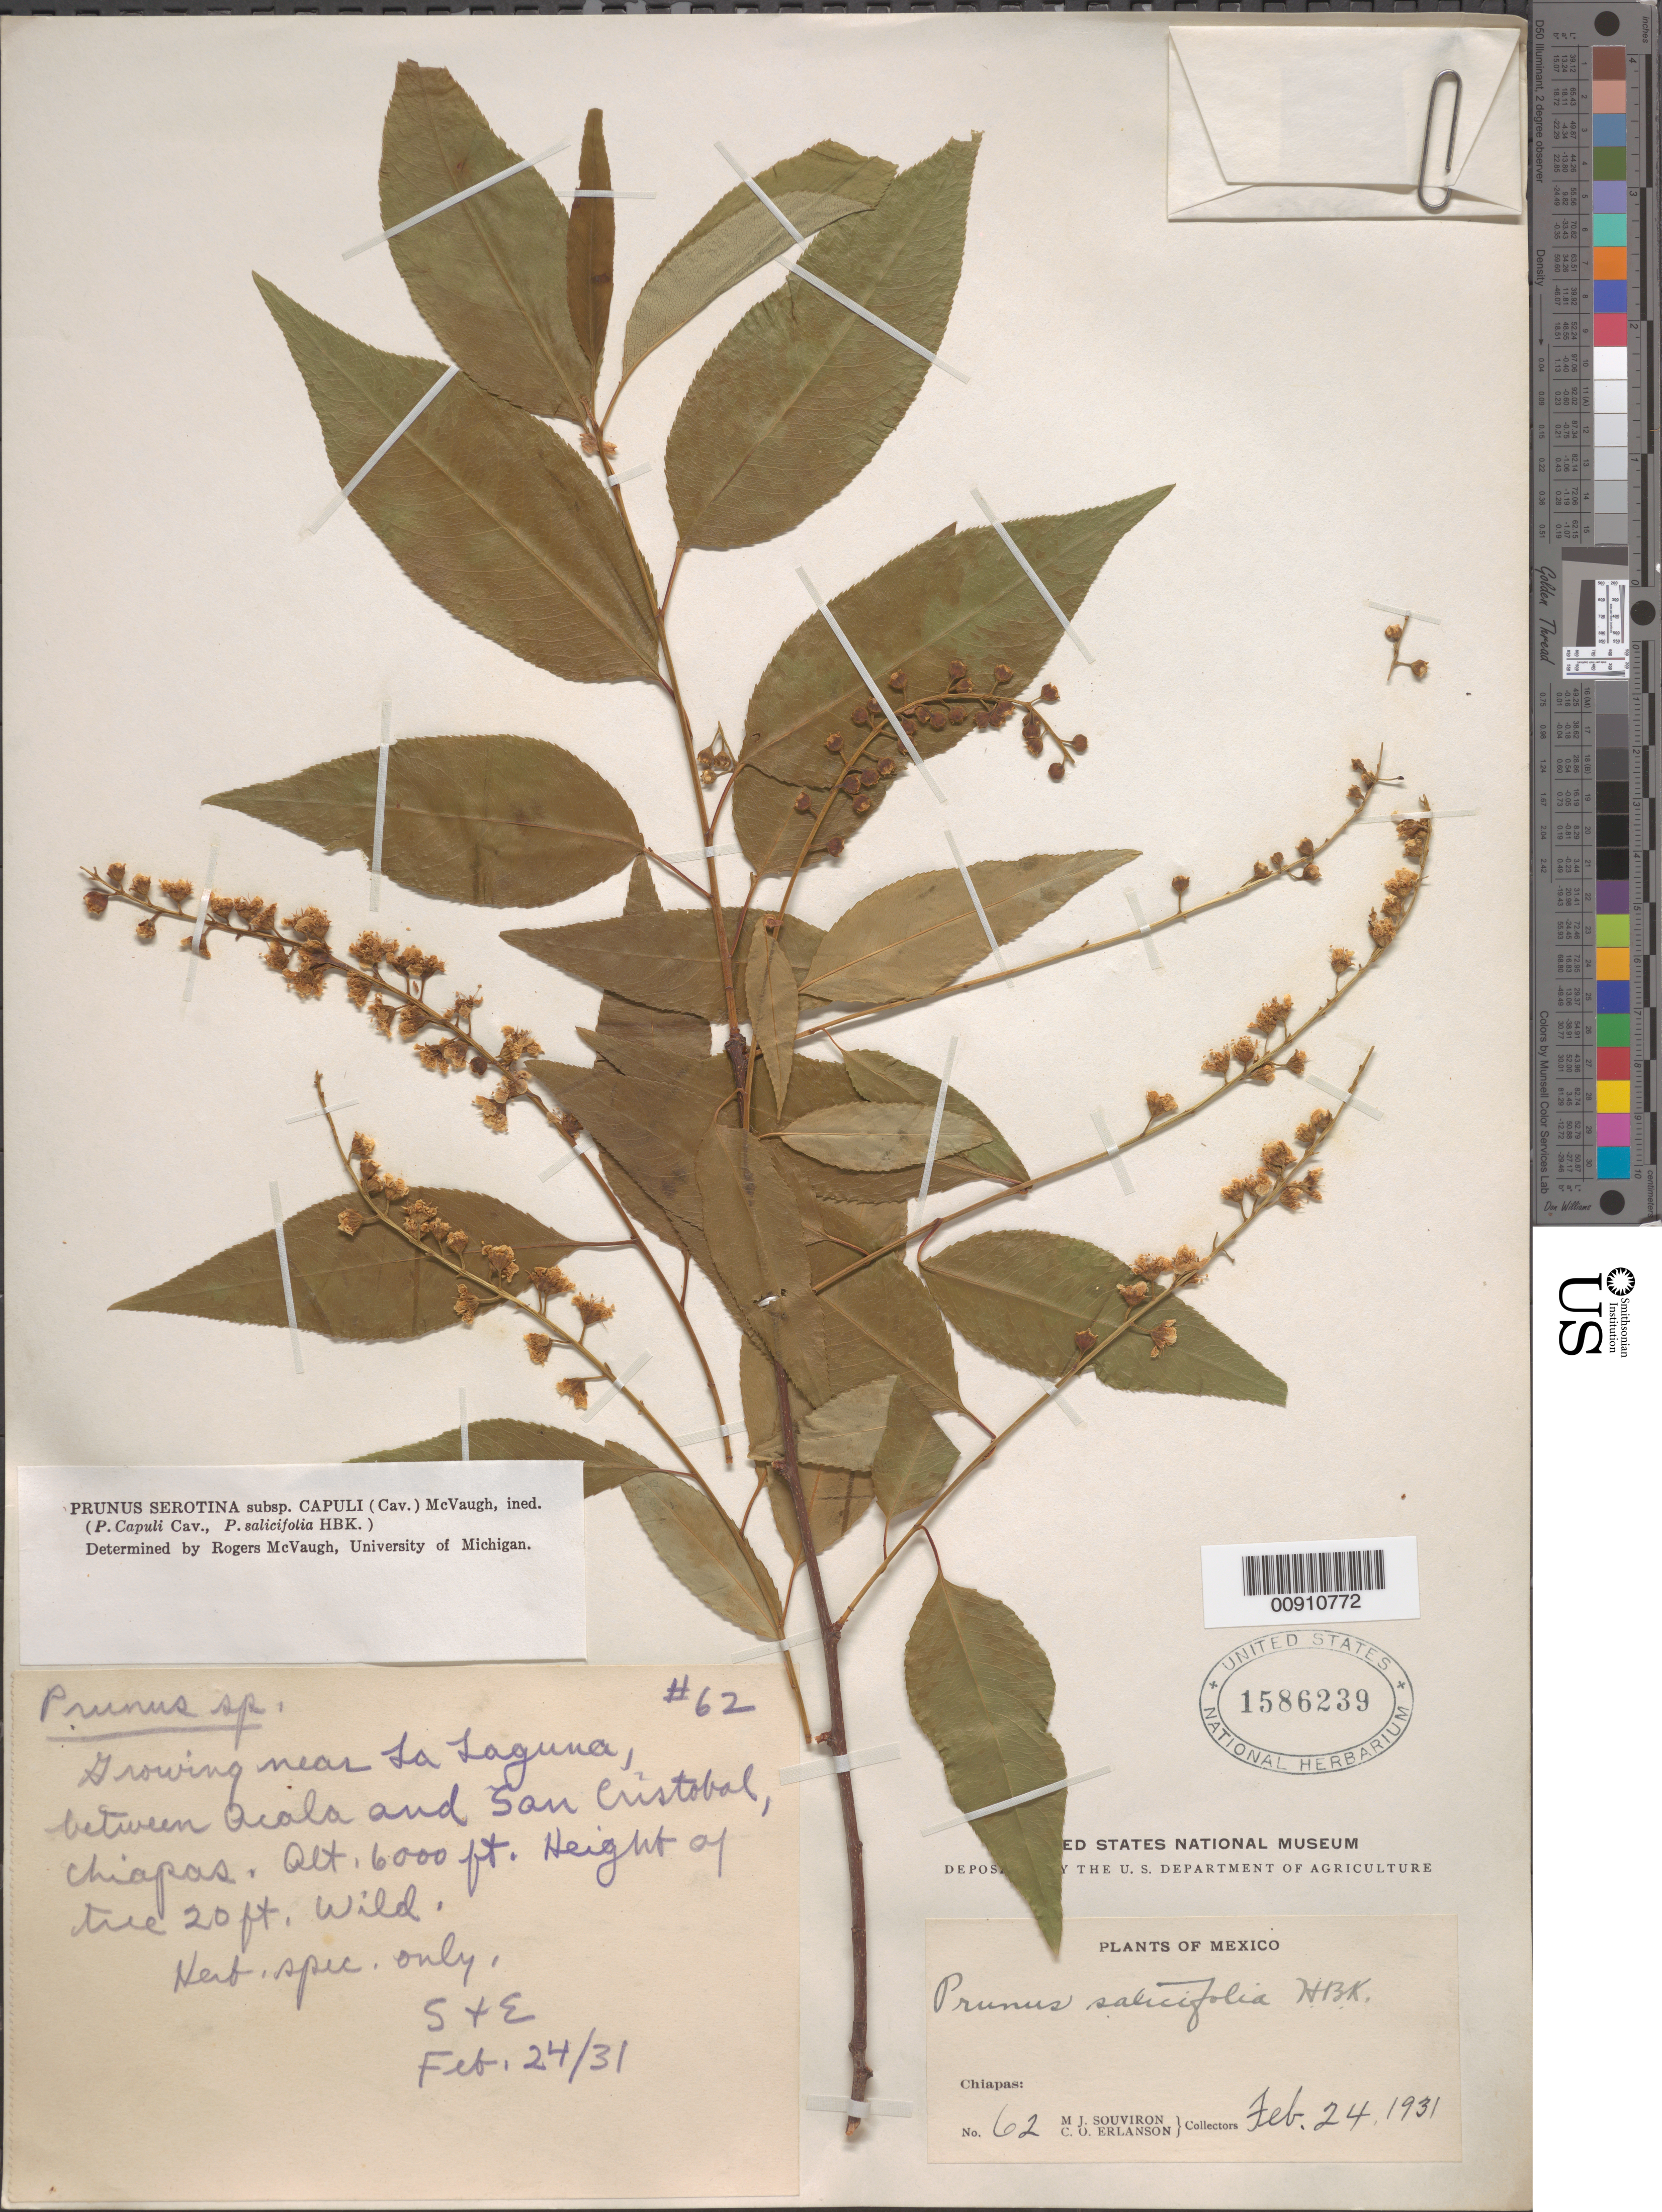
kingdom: Plantae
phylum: Tracheophyta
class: Magnoliopsida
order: Rosales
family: Rosaceae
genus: Prunus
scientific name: Prunus serotina var. salicifolia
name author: (Kunth) Koehne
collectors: M. J. Souviron & C. O. Erlanson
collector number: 62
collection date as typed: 24 Feb 1931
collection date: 1931-02-24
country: Mexico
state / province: Chiapas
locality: Near La Laguna, between Acala and San Cristóbal, Chiapas.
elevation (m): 1829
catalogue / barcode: US 1586239